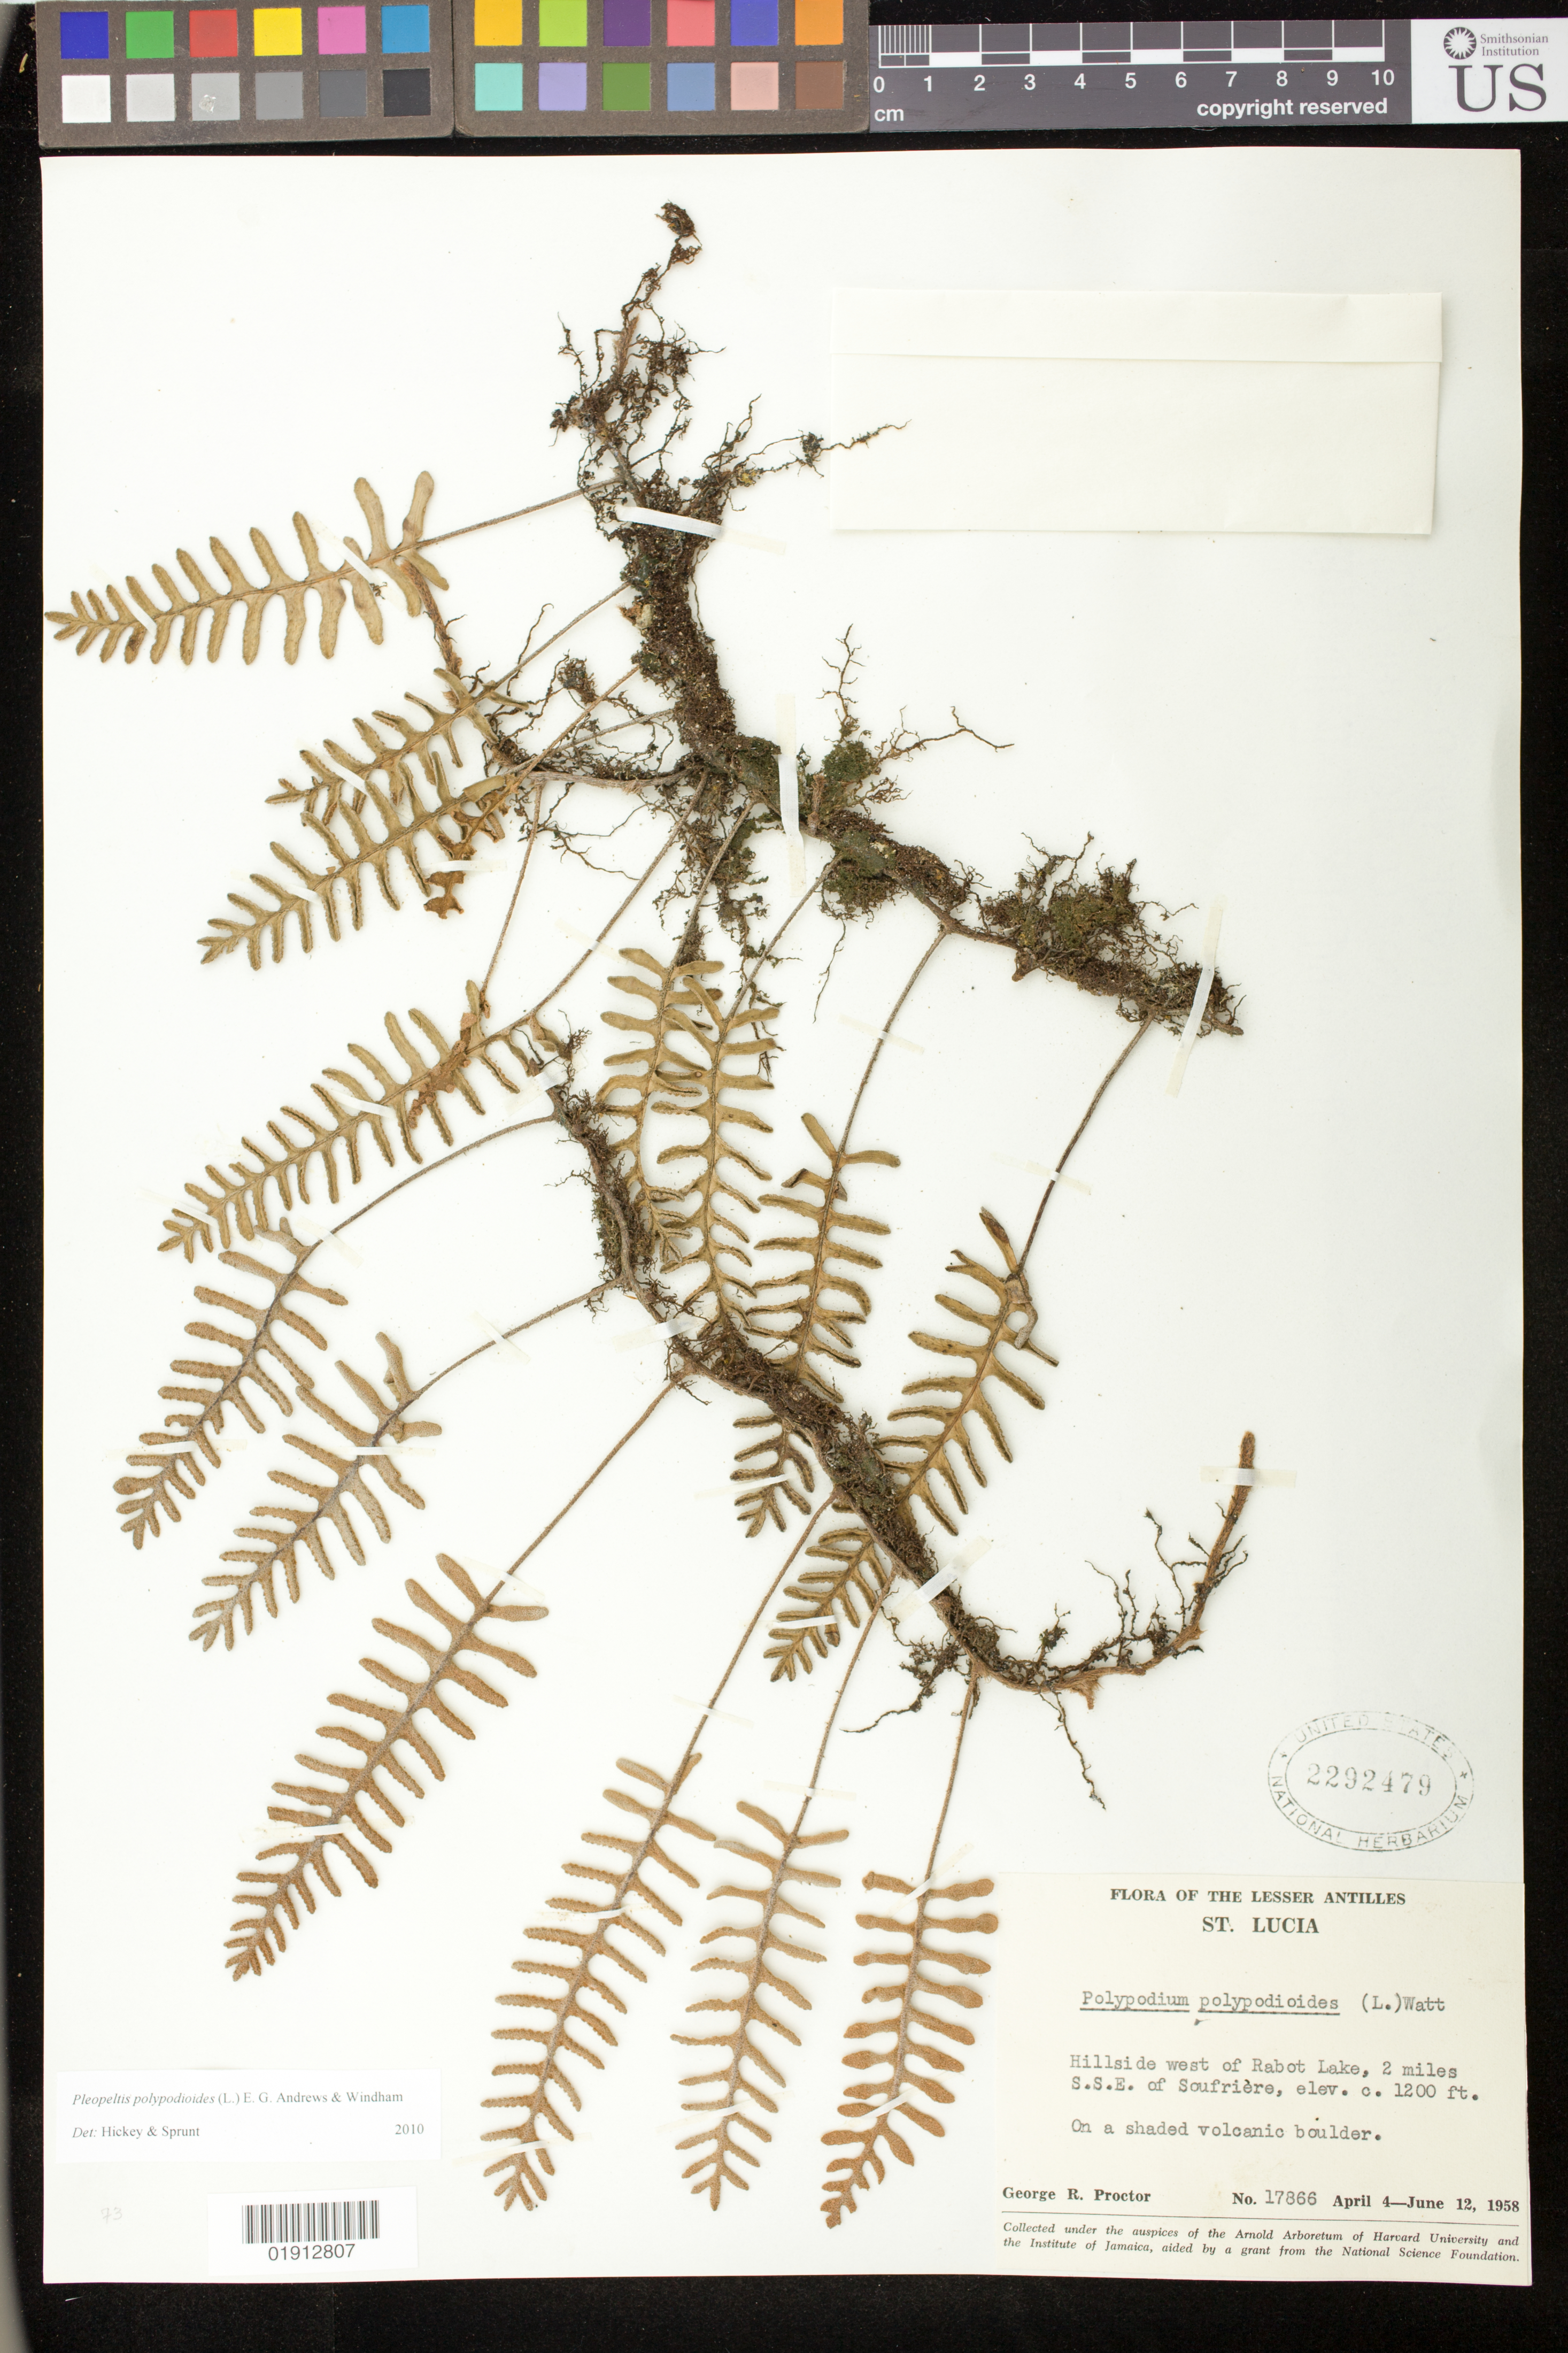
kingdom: Plantae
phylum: Tracheophyta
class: Polypodiopsida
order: Polypodiales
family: Polypodiaceae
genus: Pleopeltis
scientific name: Pleopeltis polypodioides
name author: (L.) E.G. Andrews & Windham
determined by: Hickey, R. J.; Sprunt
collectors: G. R. Proctor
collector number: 17866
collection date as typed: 04 Apr 1958 to 12 Jun 1958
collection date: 1958-04-04/1958-06-12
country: St. Lucia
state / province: Soufriere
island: St. Lucia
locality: Hillside west of Rabot Lake, 2 miles SSE of Soufriere.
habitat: On a shaded volcanic boulder.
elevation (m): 366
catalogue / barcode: US 2292479